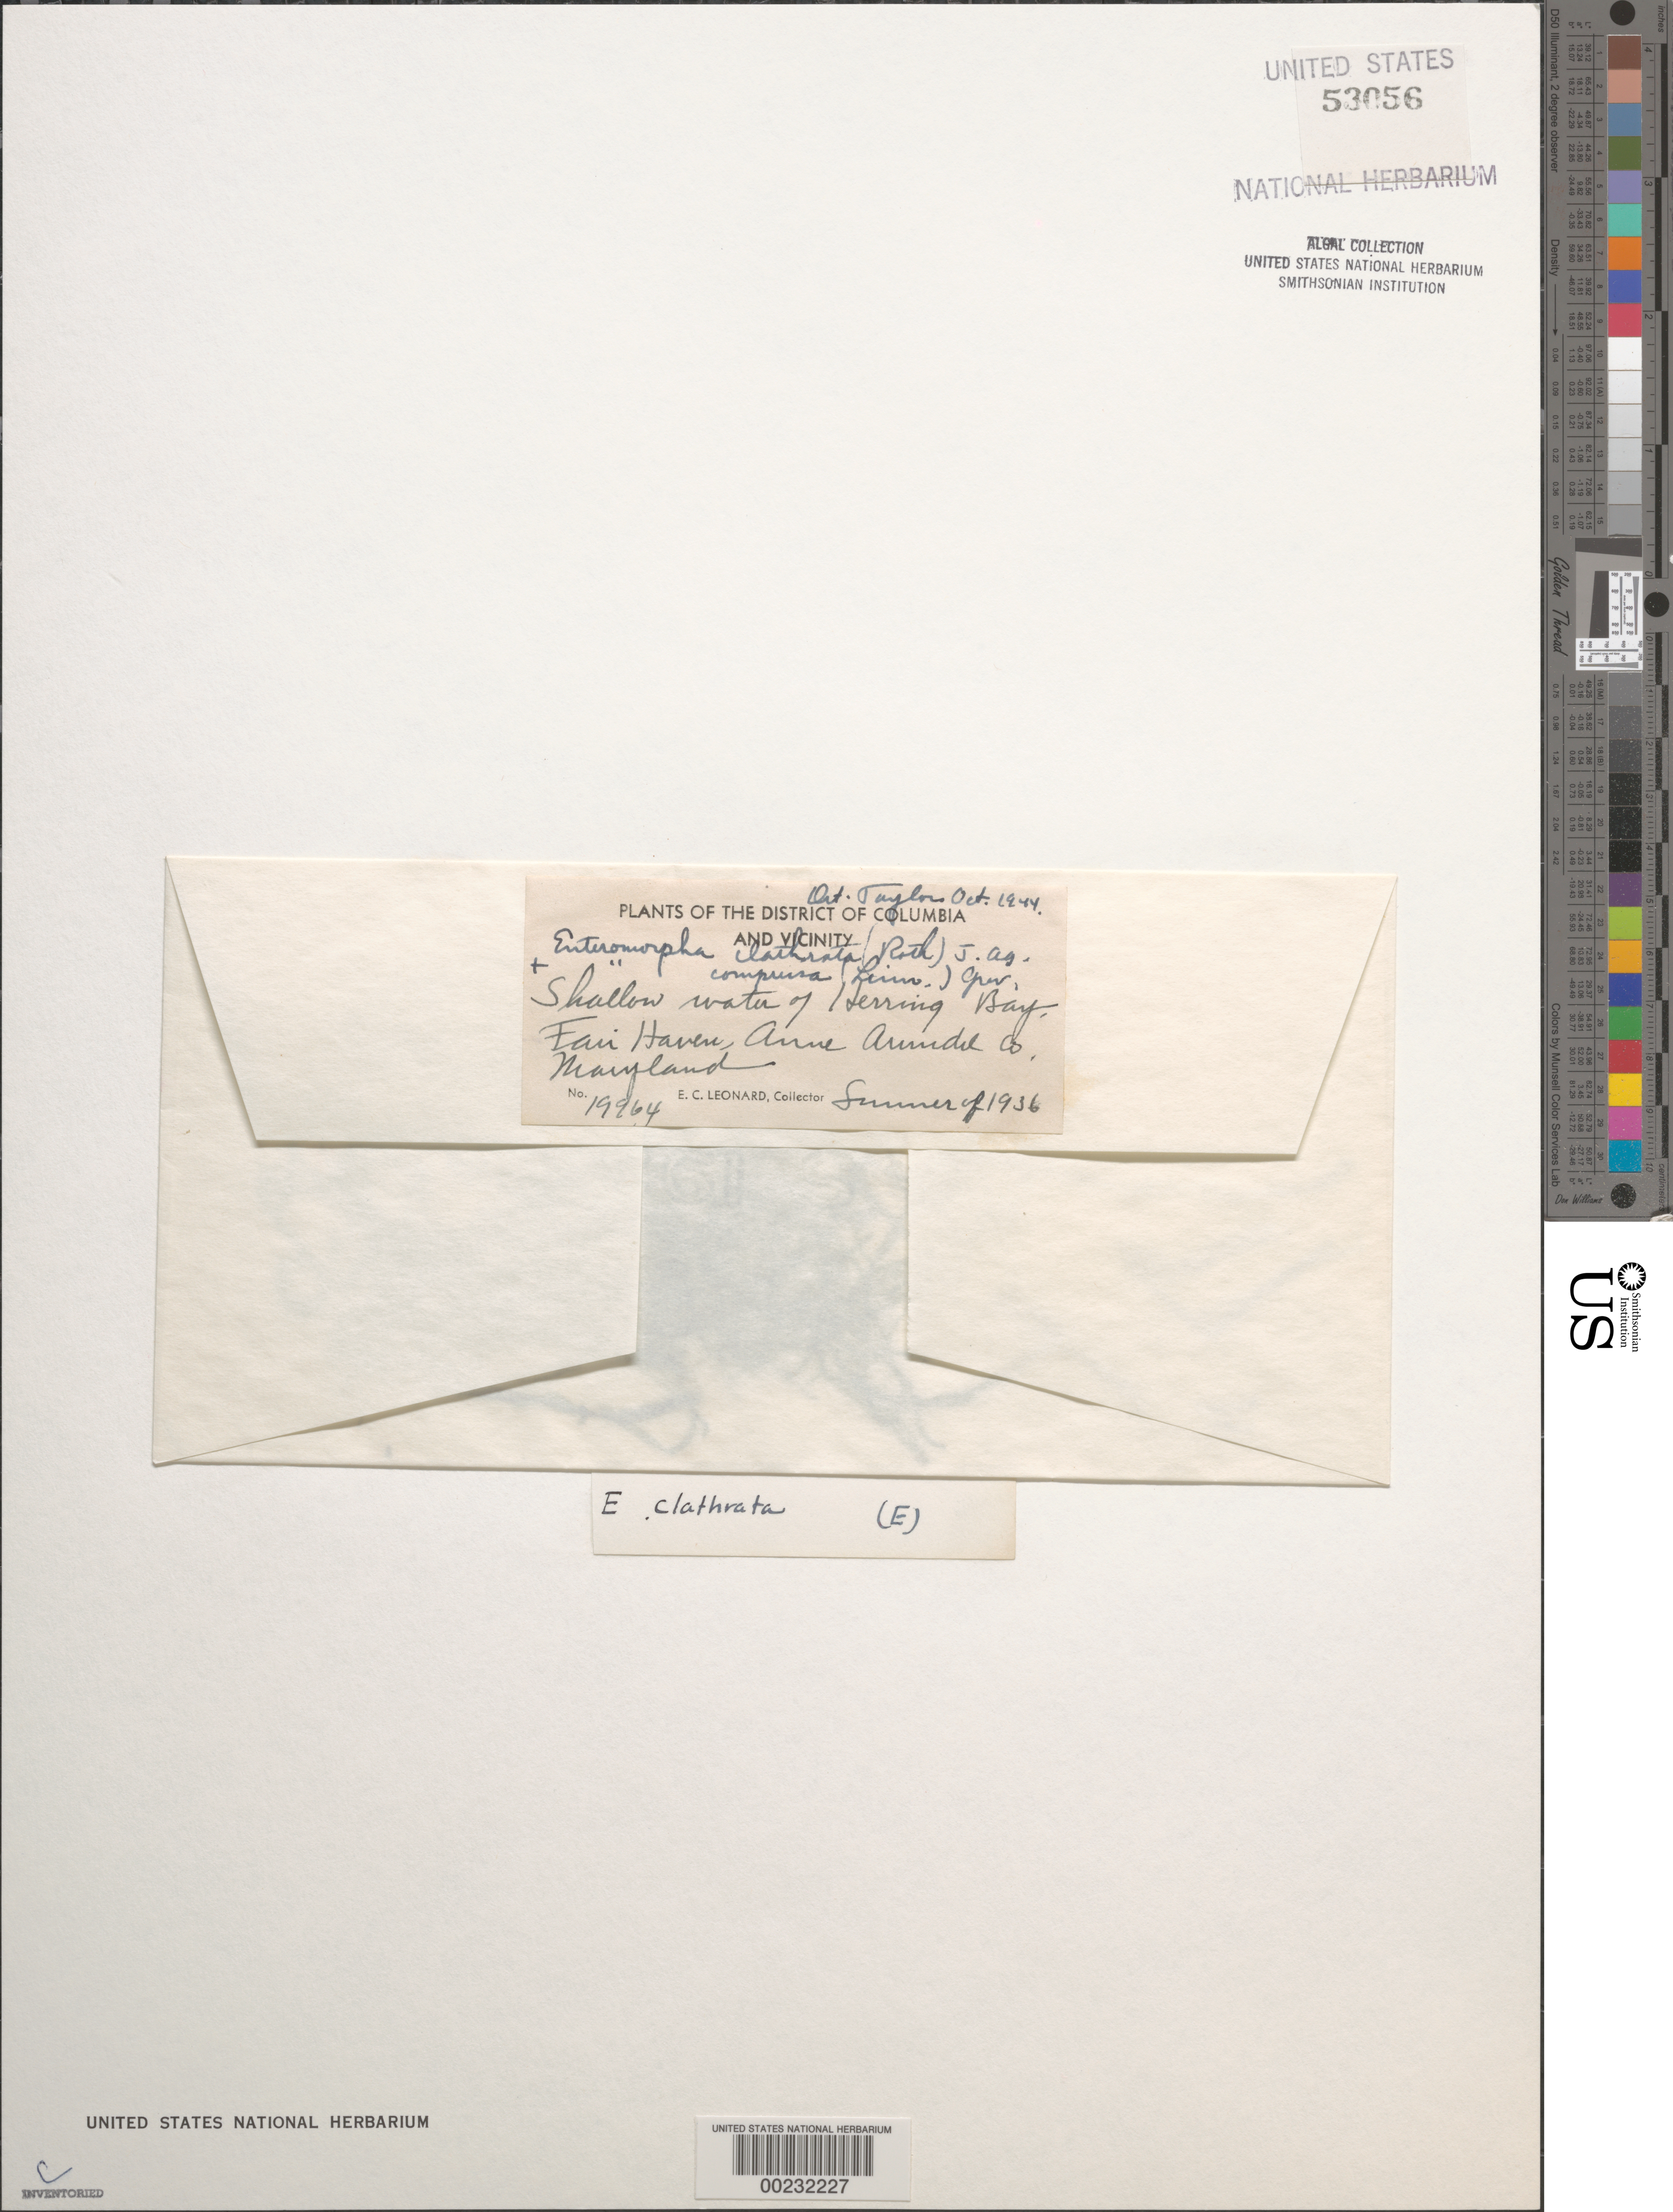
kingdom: Plantae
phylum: Chlorophyta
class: Ulvophyceae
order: Cladophorales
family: Cladophoraceae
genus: Cladophora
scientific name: Cladophora vagabunda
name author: (L.) C. Hoek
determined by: Algae name updating Project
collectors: E. C. Leonard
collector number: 19964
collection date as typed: Sum 1936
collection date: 1936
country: United States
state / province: Maryland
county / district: Anne Arundel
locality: Fair Haven, Herring Bay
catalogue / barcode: US 53056